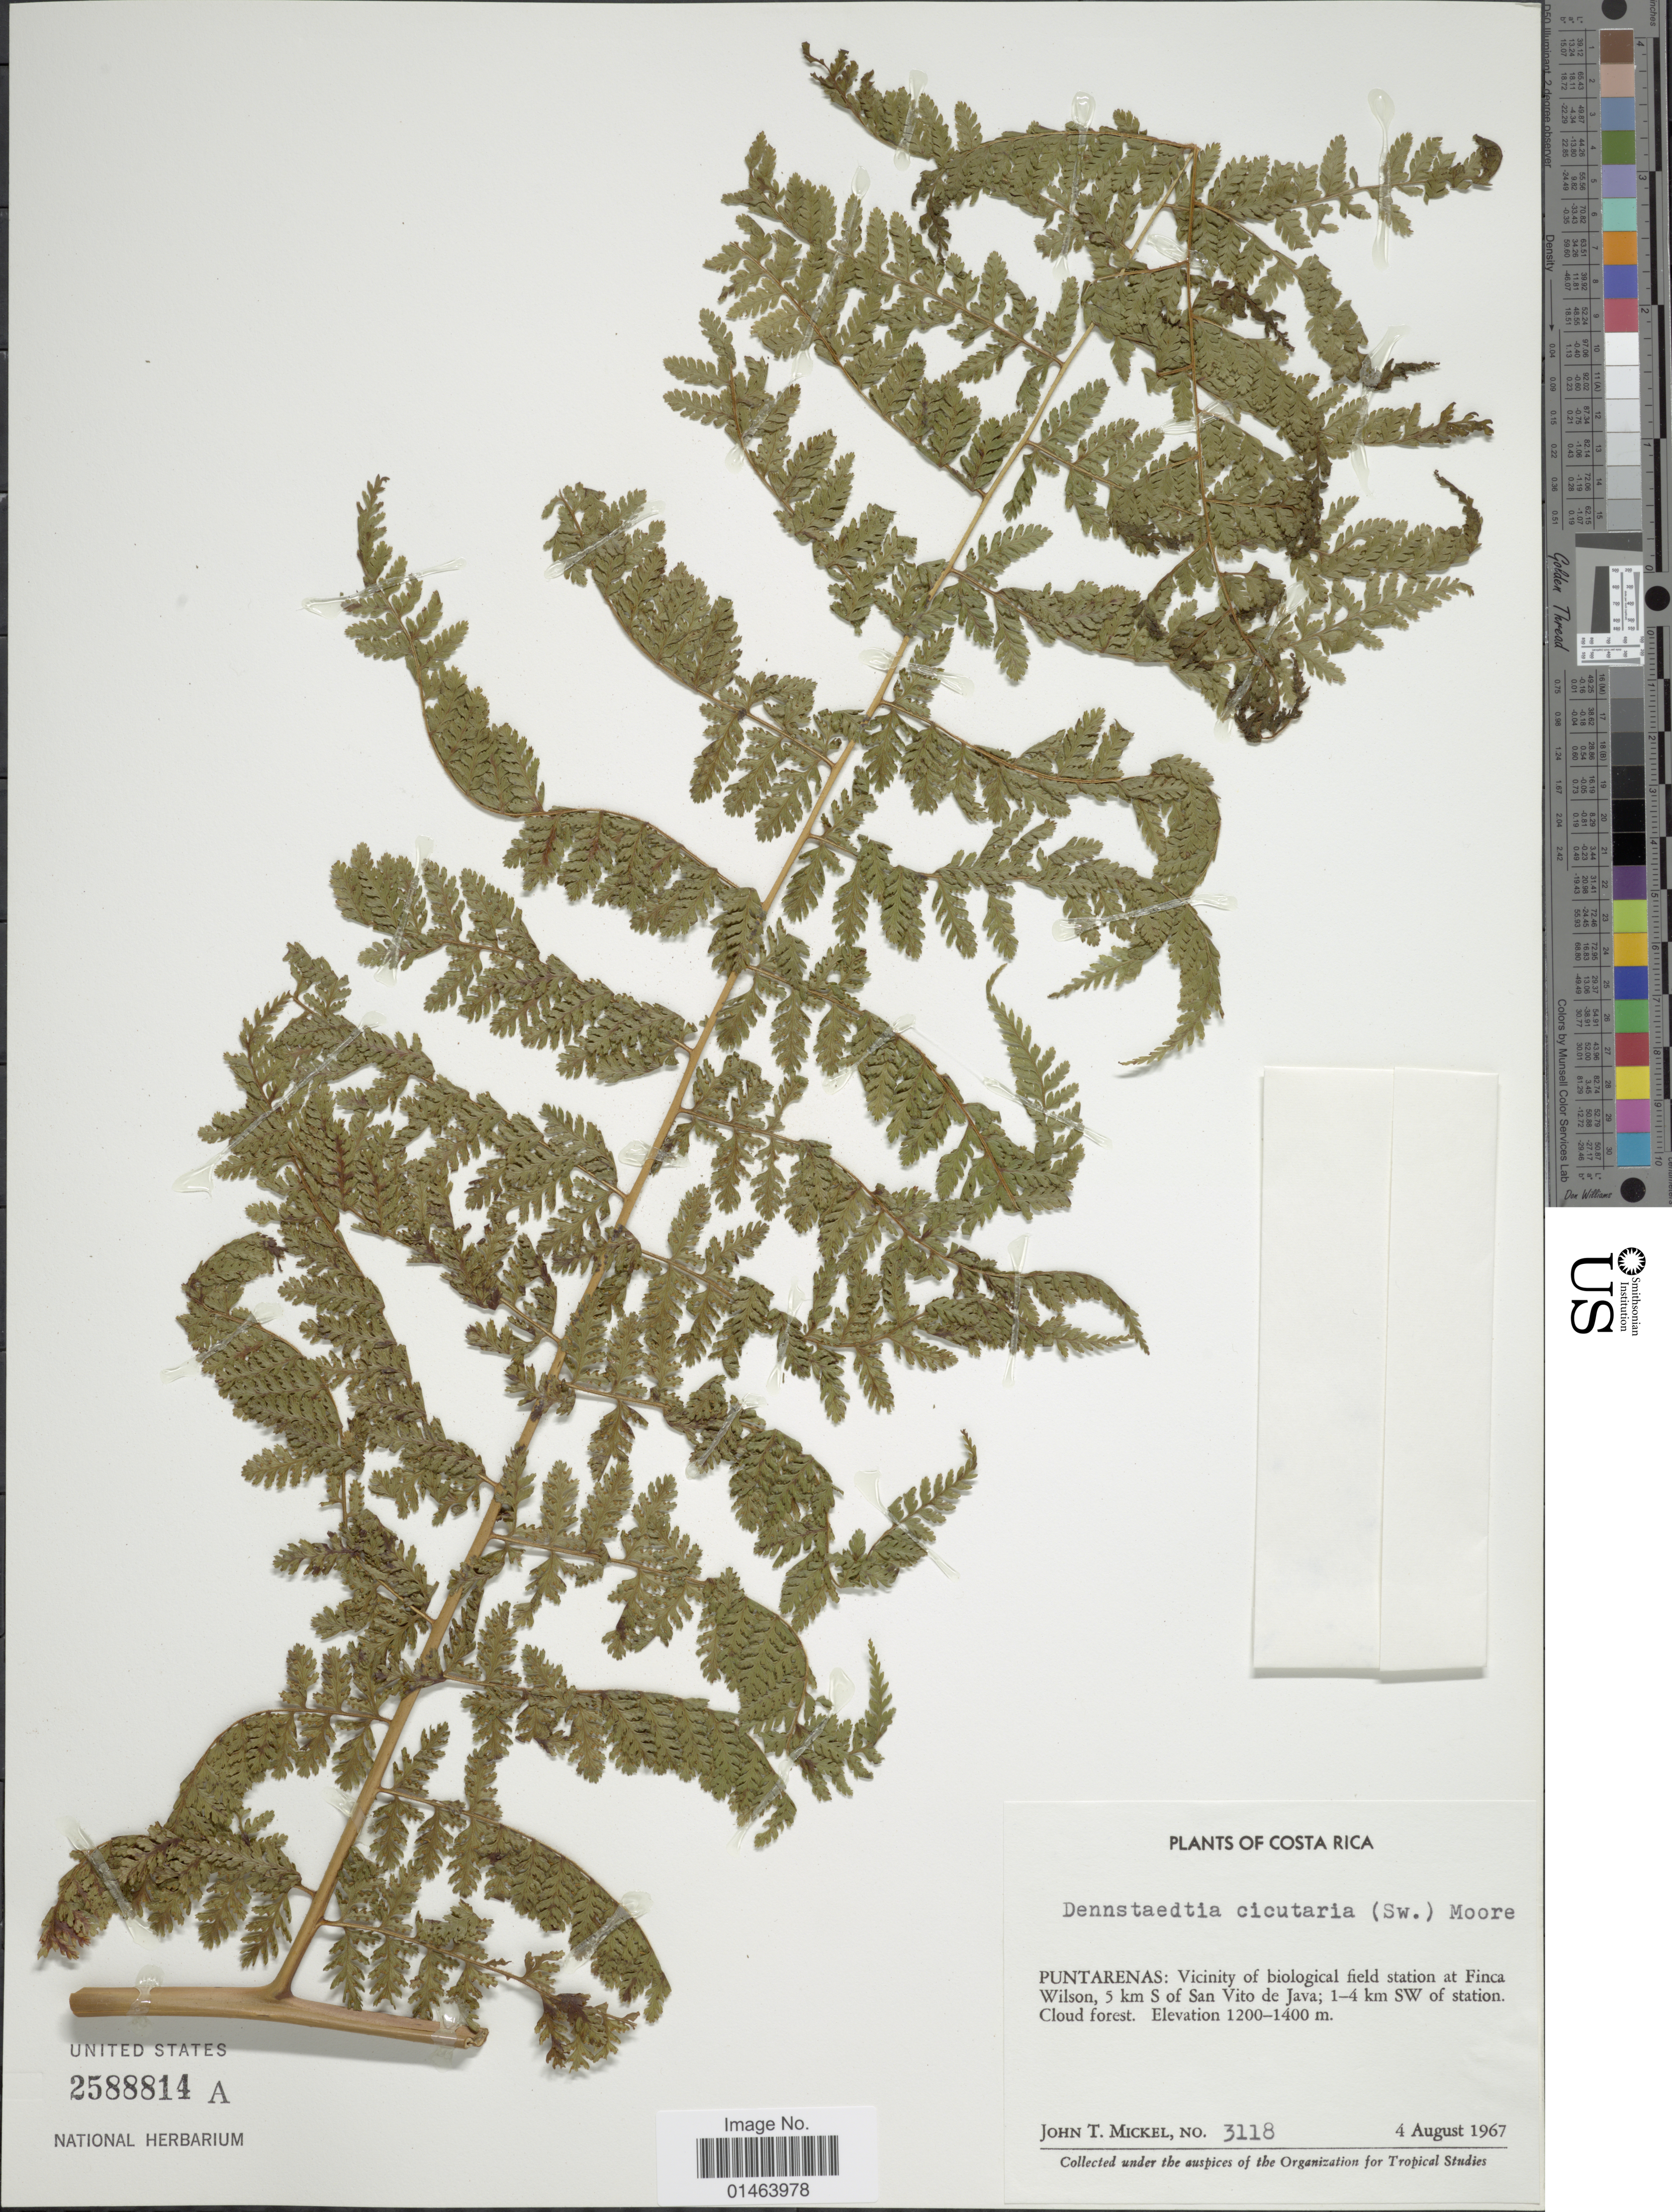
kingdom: Plantae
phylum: Tracheophyta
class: Polypodiopsida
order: Polypodiales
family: Dennstaedtiaceae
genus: Dennstaedtia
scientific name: Dennstaedtia cicutaria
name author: (Sw.) T. Moore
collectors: J. T. Mickel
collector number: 3118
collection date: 1967-04-04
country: Costa Rica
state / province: Puntarenas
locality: Costa Rica, Puntarenas: Vicinity of biological field station at Finca Wilsin, 5 km S of San Vito de Java; 1 - 4 km SW of station.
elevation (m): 1200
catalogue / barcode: US 2588814A